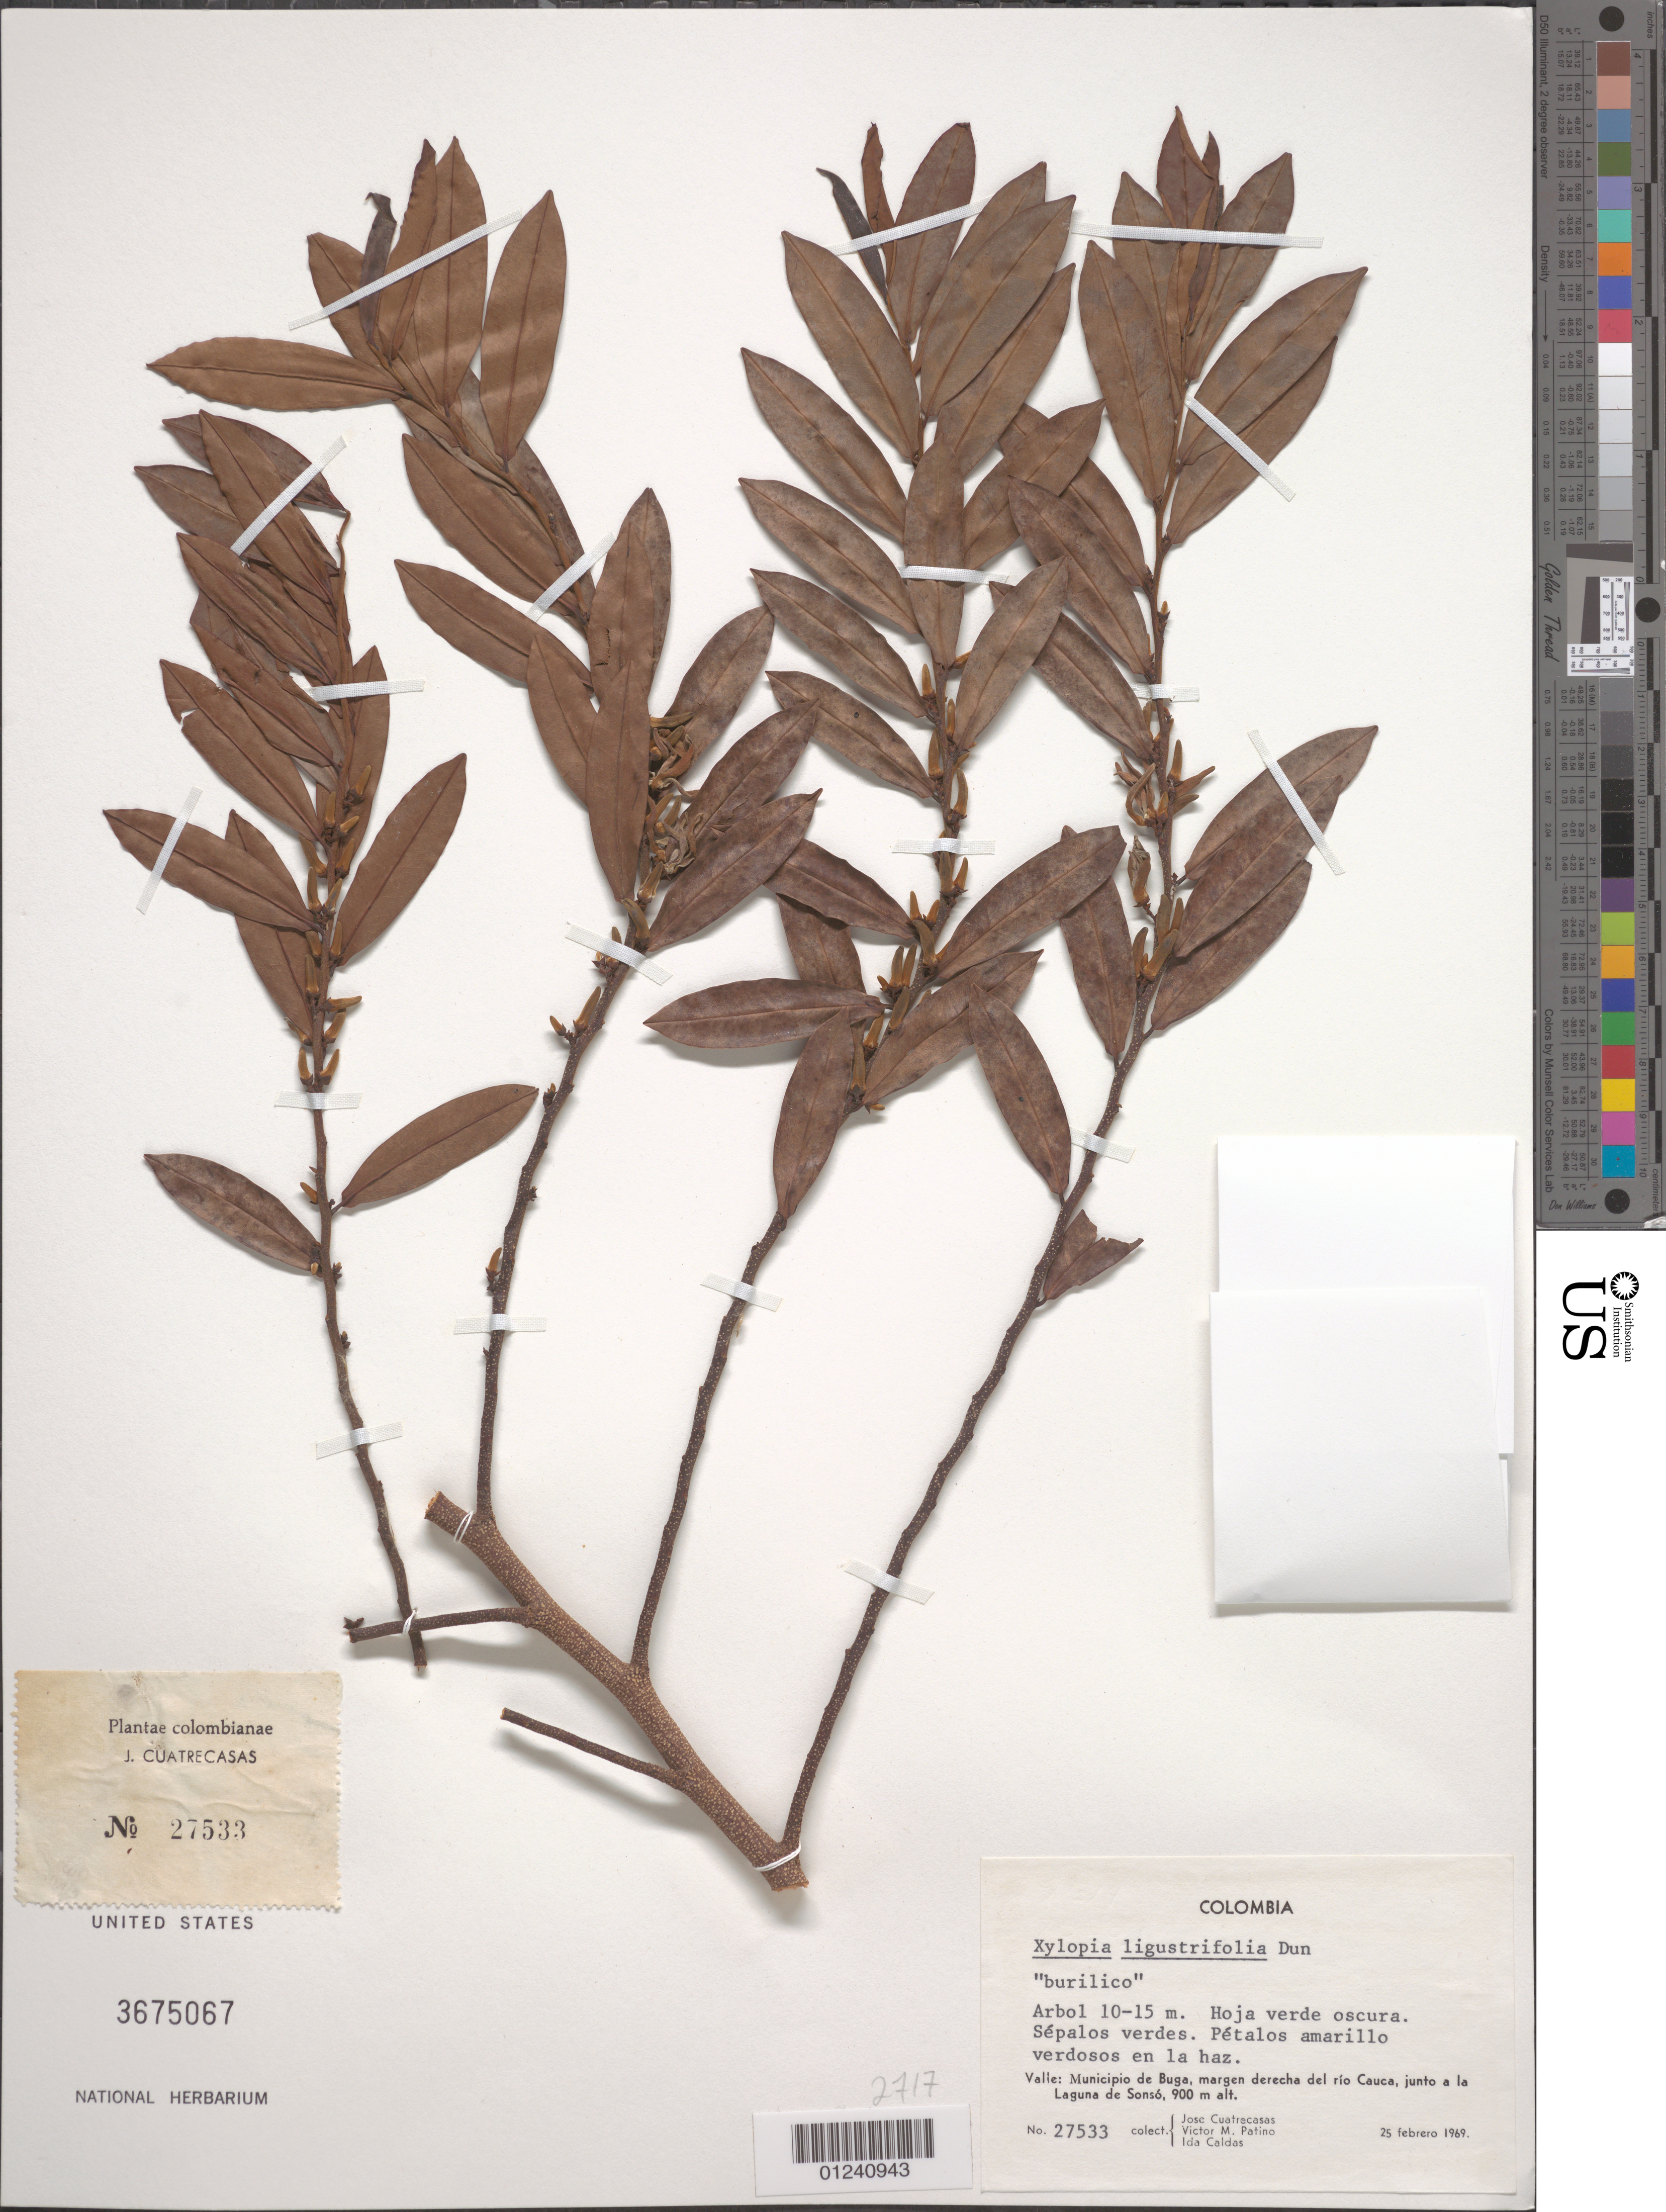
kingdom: Plantae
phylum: Tracheophyta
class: Magnoliopsida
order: Magnoliales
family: Annonaceae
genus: Xylopia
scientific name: Xylopia ligustrifolia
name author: Dunal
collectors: J. Cuatrecasas, V. Patino & I. Caldas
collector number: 27533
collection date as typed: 25 Feb 1969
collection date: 1969-02-25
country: Colombia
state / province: Valle del Cauca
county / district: Buga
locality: margen derecha del rio Cauca, junto a la Laguna de Sonso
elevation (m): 900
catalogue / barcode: US 3675067